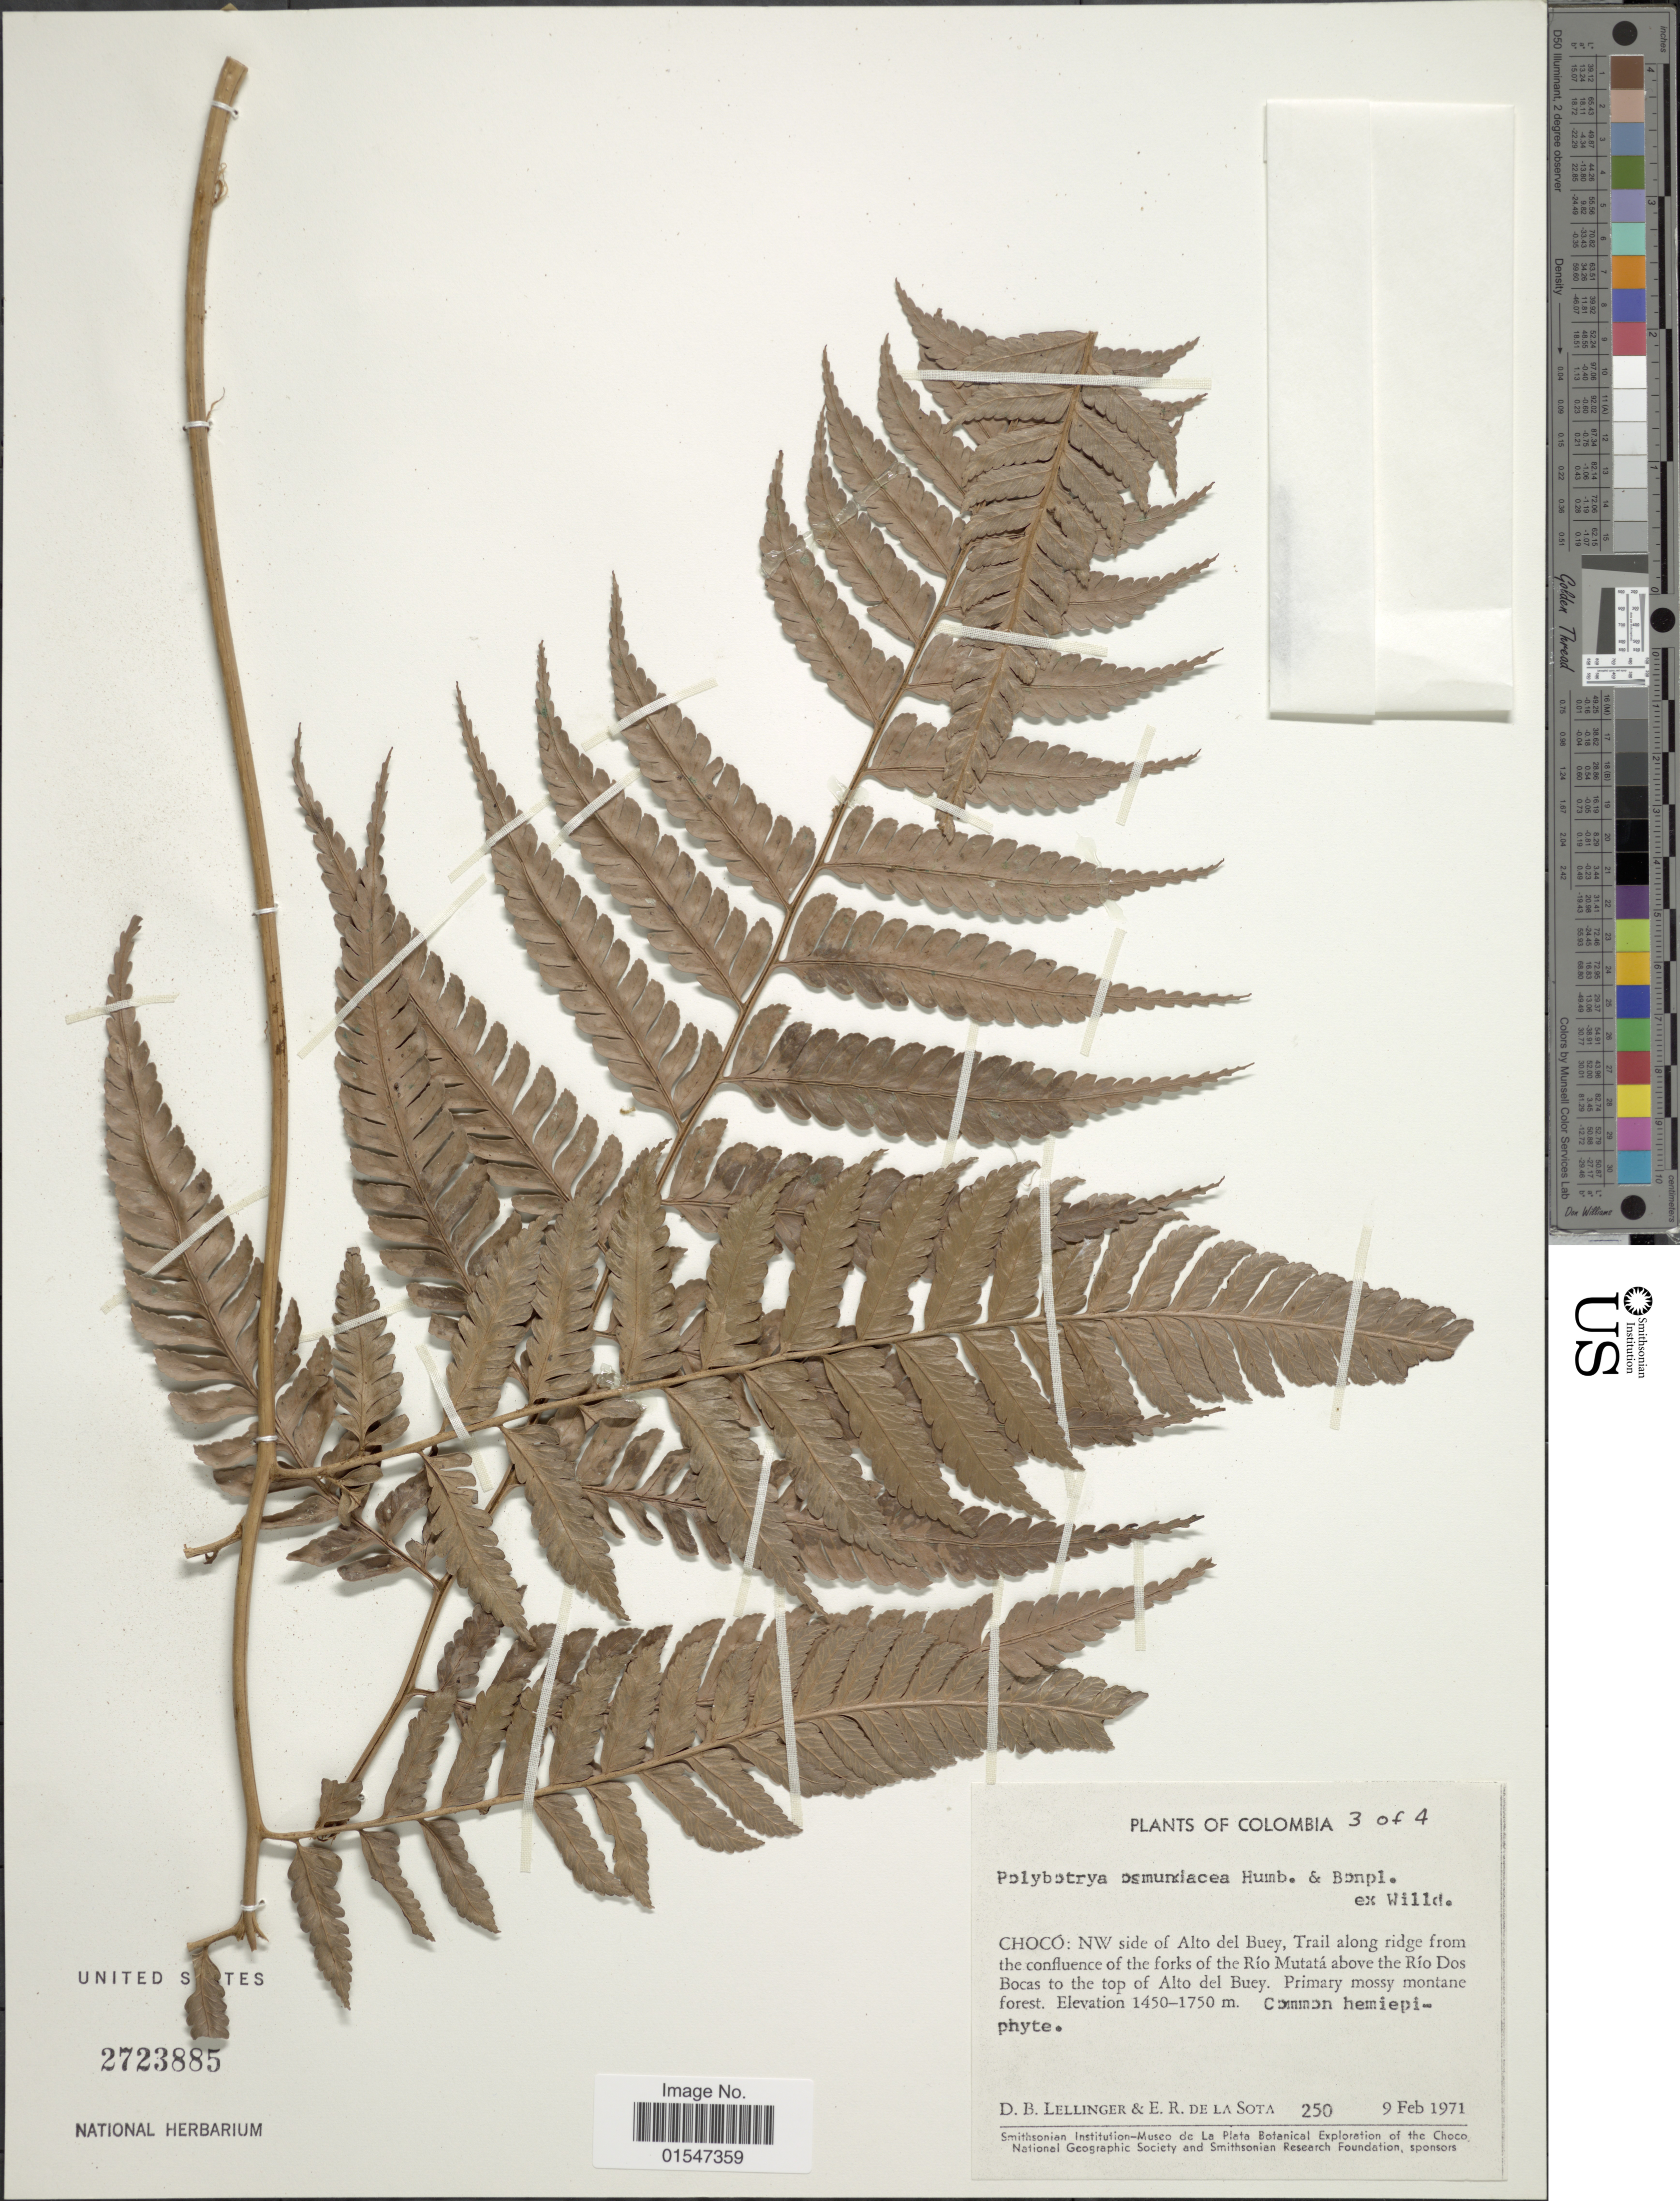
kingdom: Plantae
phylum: Tracheophyta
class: Polypodiopsida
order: Polypodiales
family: Dryopteridaceae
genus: Polybotrya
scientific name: Polybotrya osmundacea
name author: Humb. & Bonpl. ex Willd.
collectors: D. B. Lellinger & E. R. de la Sota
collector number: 250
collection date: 1971-02-09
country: Colombia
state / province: Chocó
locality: NW side of Alto del Buey, Trail along ridge from the confluence of the forks of the Río Mutatá above the Río Dos Bocas to the top of Alto del Buey.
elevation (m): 1450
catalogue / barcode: US 2723885